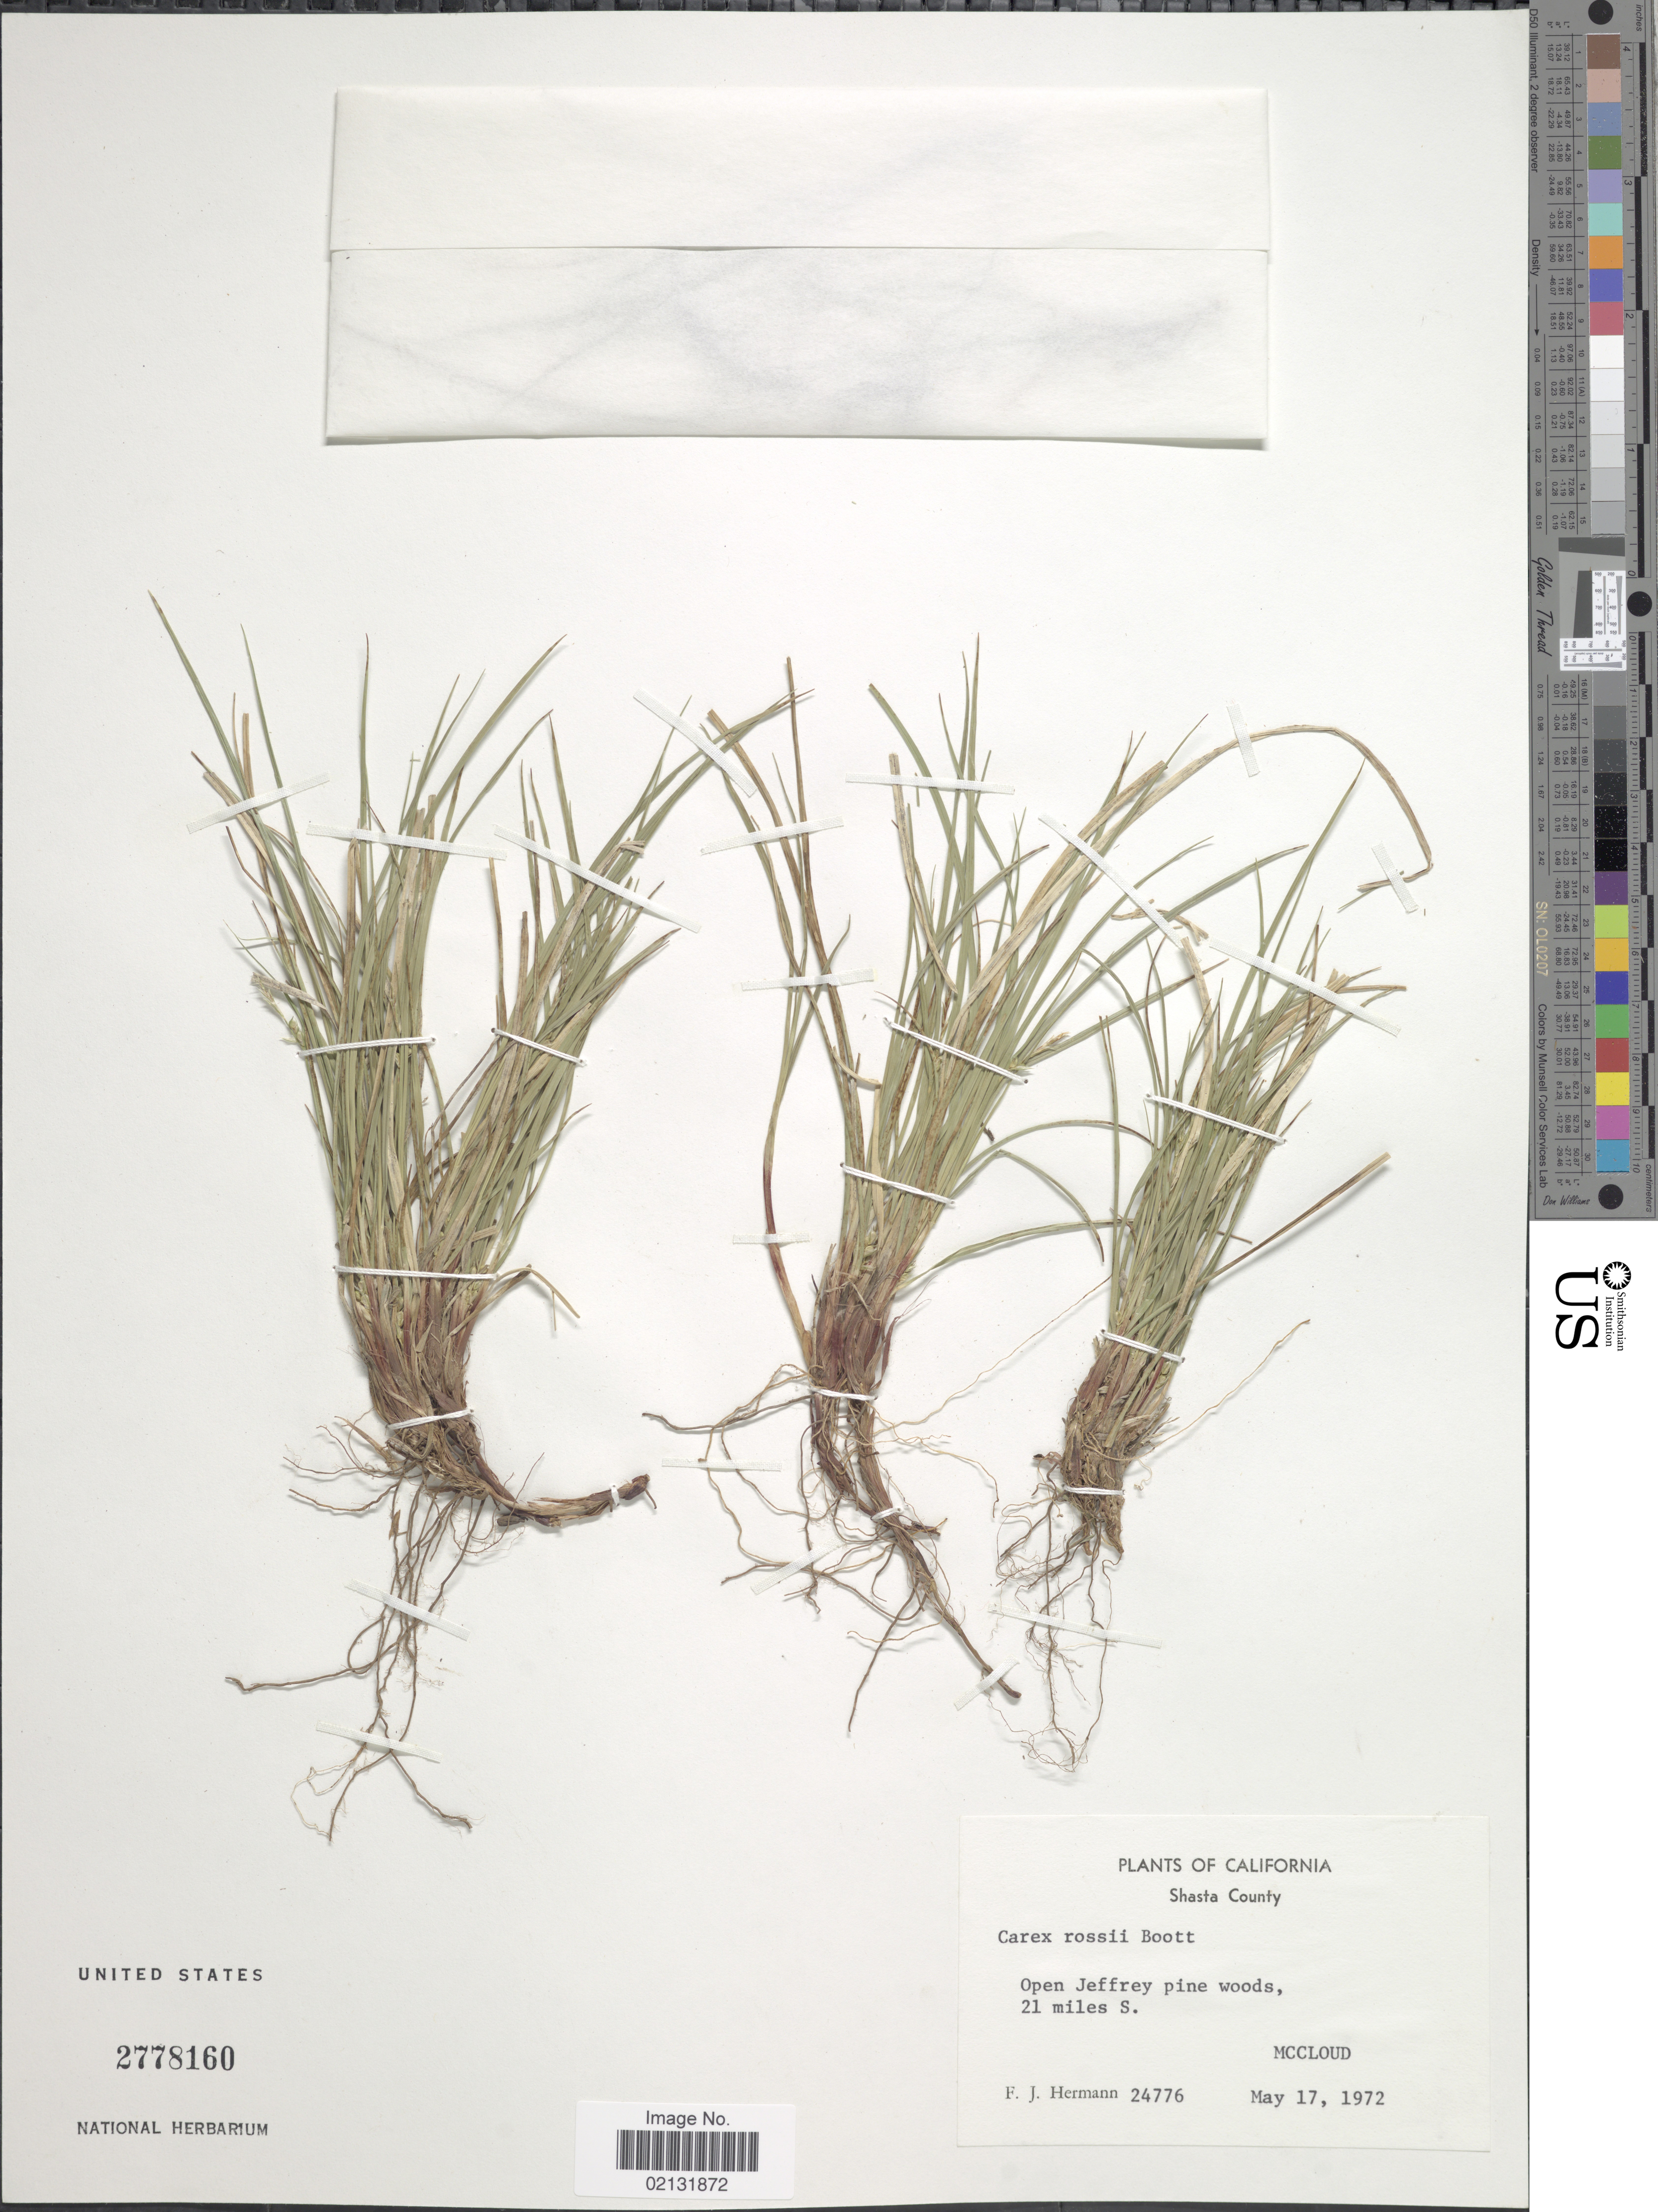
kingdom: Plantae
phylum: Tracheophyta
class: Liliopsida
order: Poales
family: Cyperaceae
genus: Carex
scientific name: Carex rossii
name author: Boott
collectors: F. J. Hermann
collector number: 24776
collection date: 1972-05-17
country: United States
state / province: California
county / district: Shasta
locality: Shasta County, Open Jeffrey pine woods, 21 miles S. McCloud.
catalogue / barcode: US 2778160